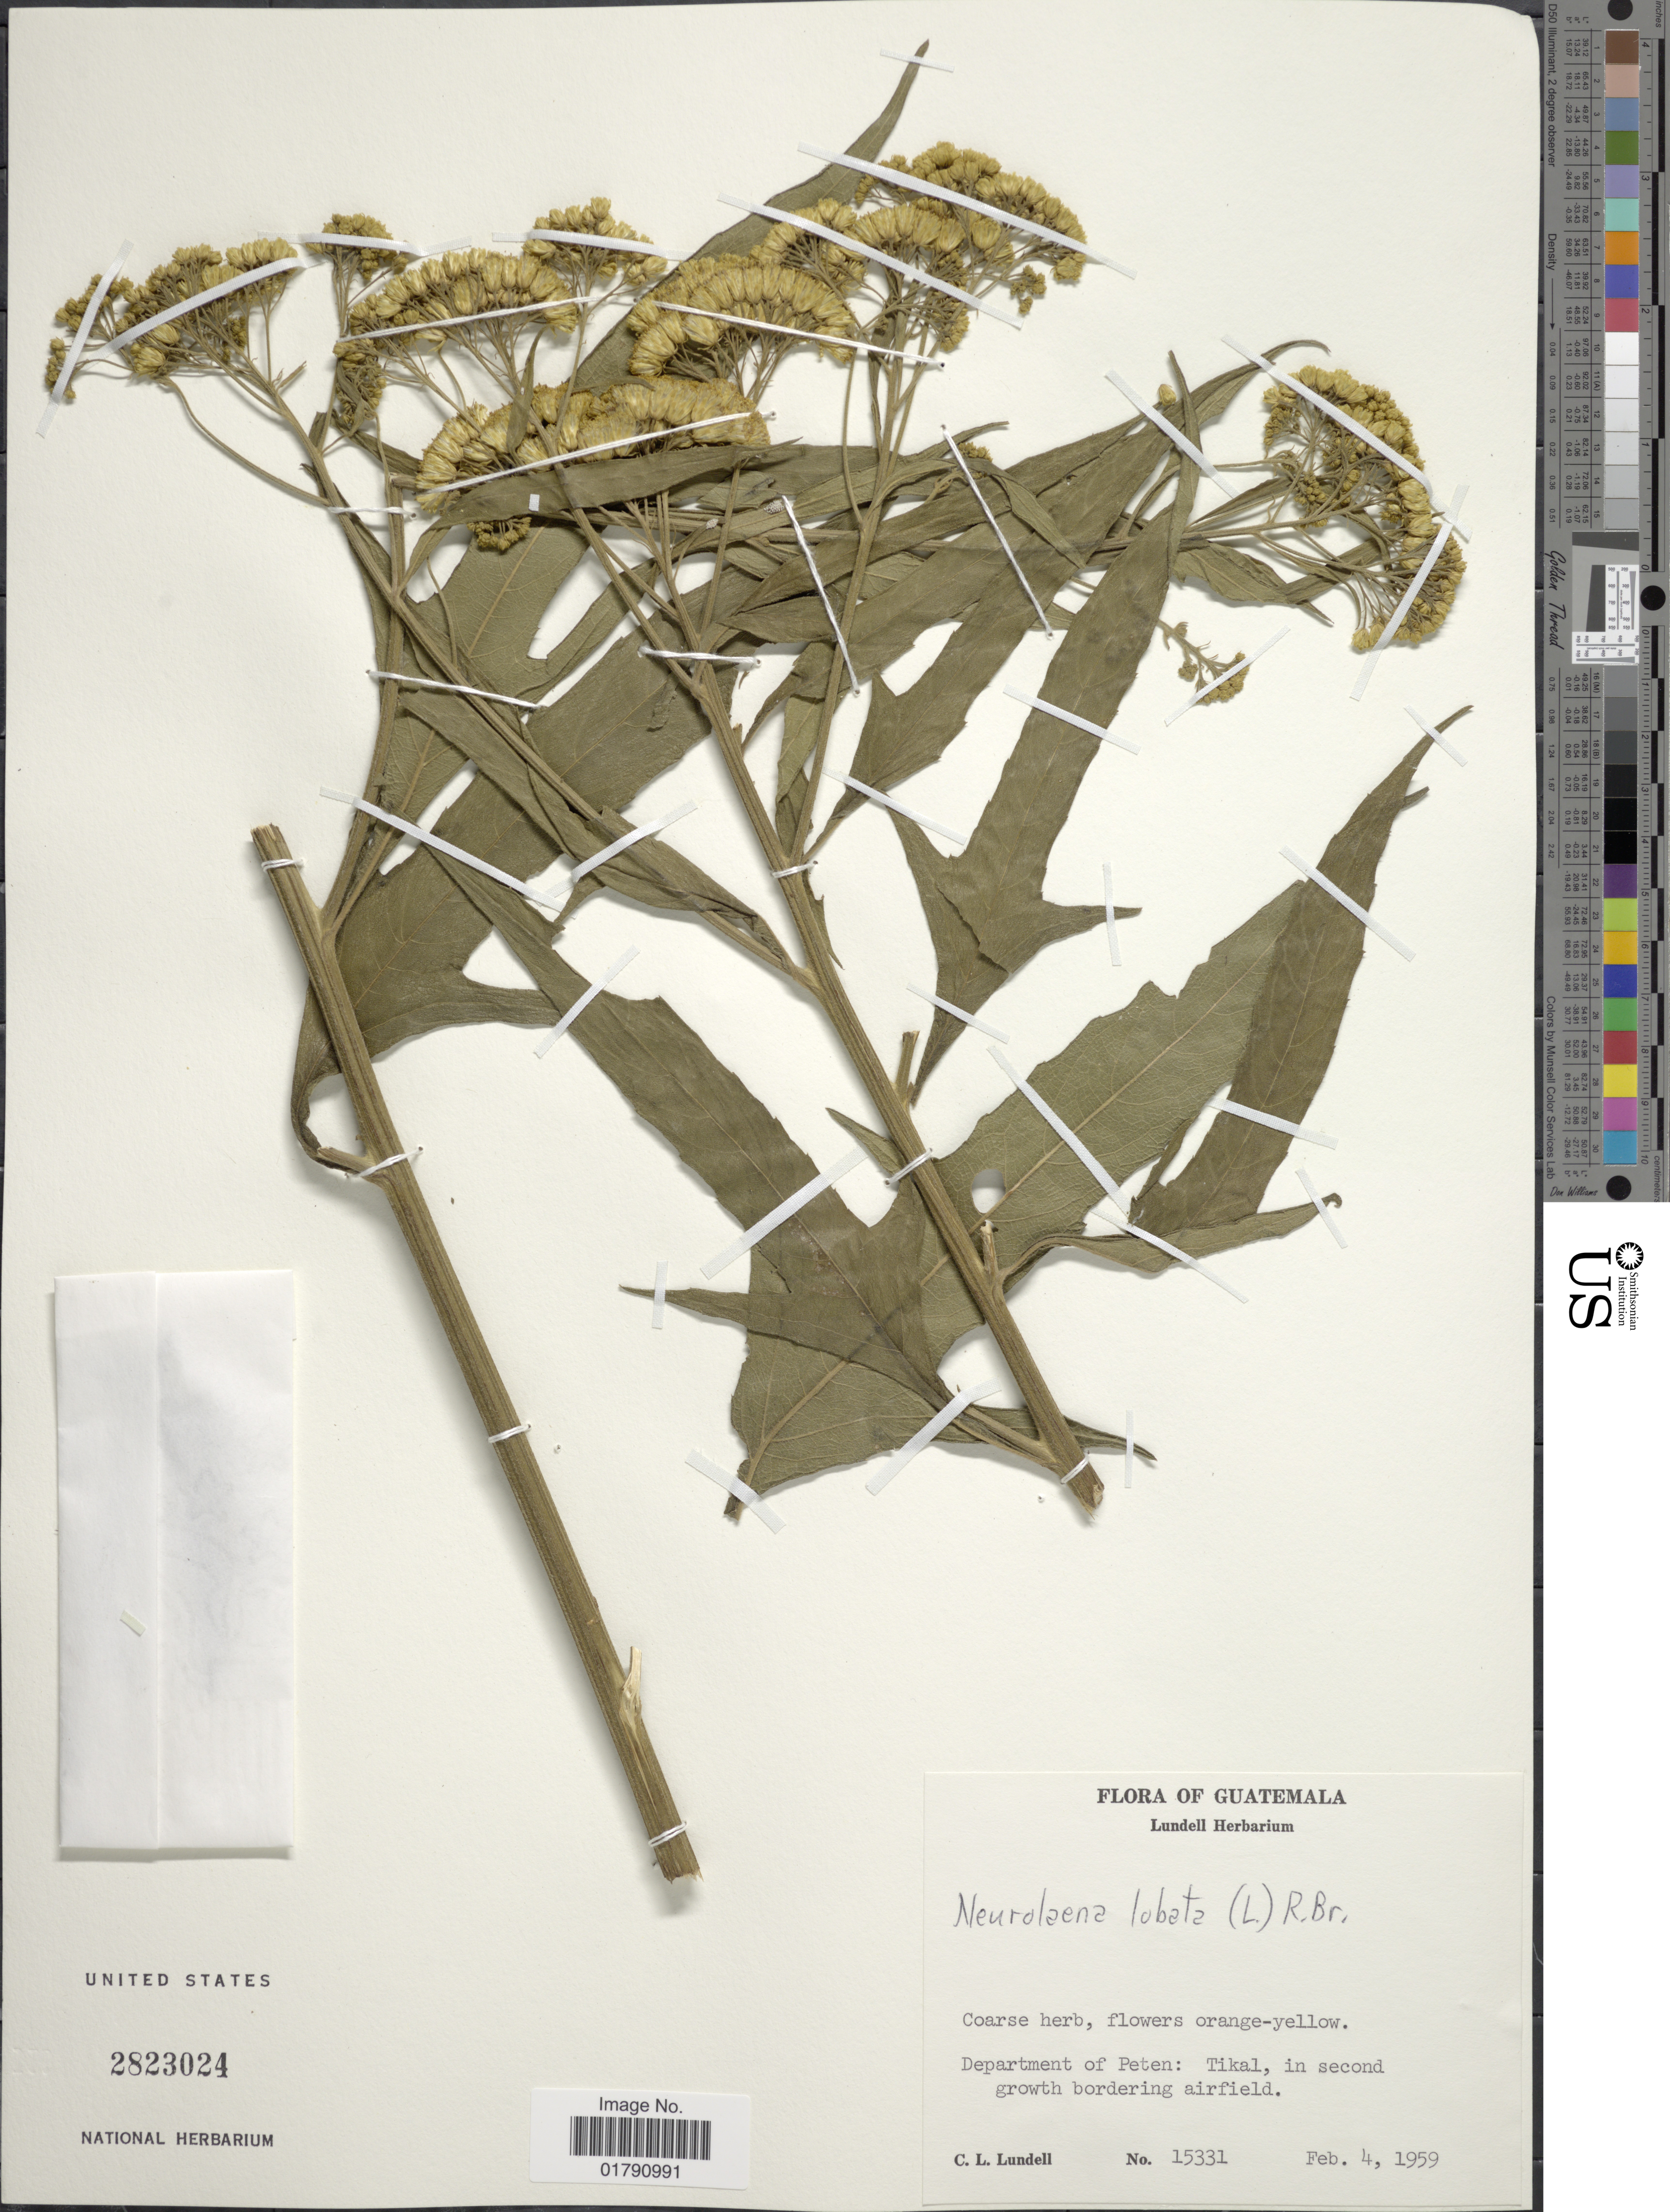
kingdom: Plantae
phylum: Tracheophyta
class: Magnoliopsida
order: Asterales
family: Asteraceae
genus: Neurolaena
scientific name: Neurolaena lobata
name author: (L.) R. Br. ex Cass.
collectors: C. L. Lundell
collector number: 15331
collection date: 1959-02-04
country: Guatemala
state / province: El Petén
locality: Tikal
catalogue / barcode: US 2823024